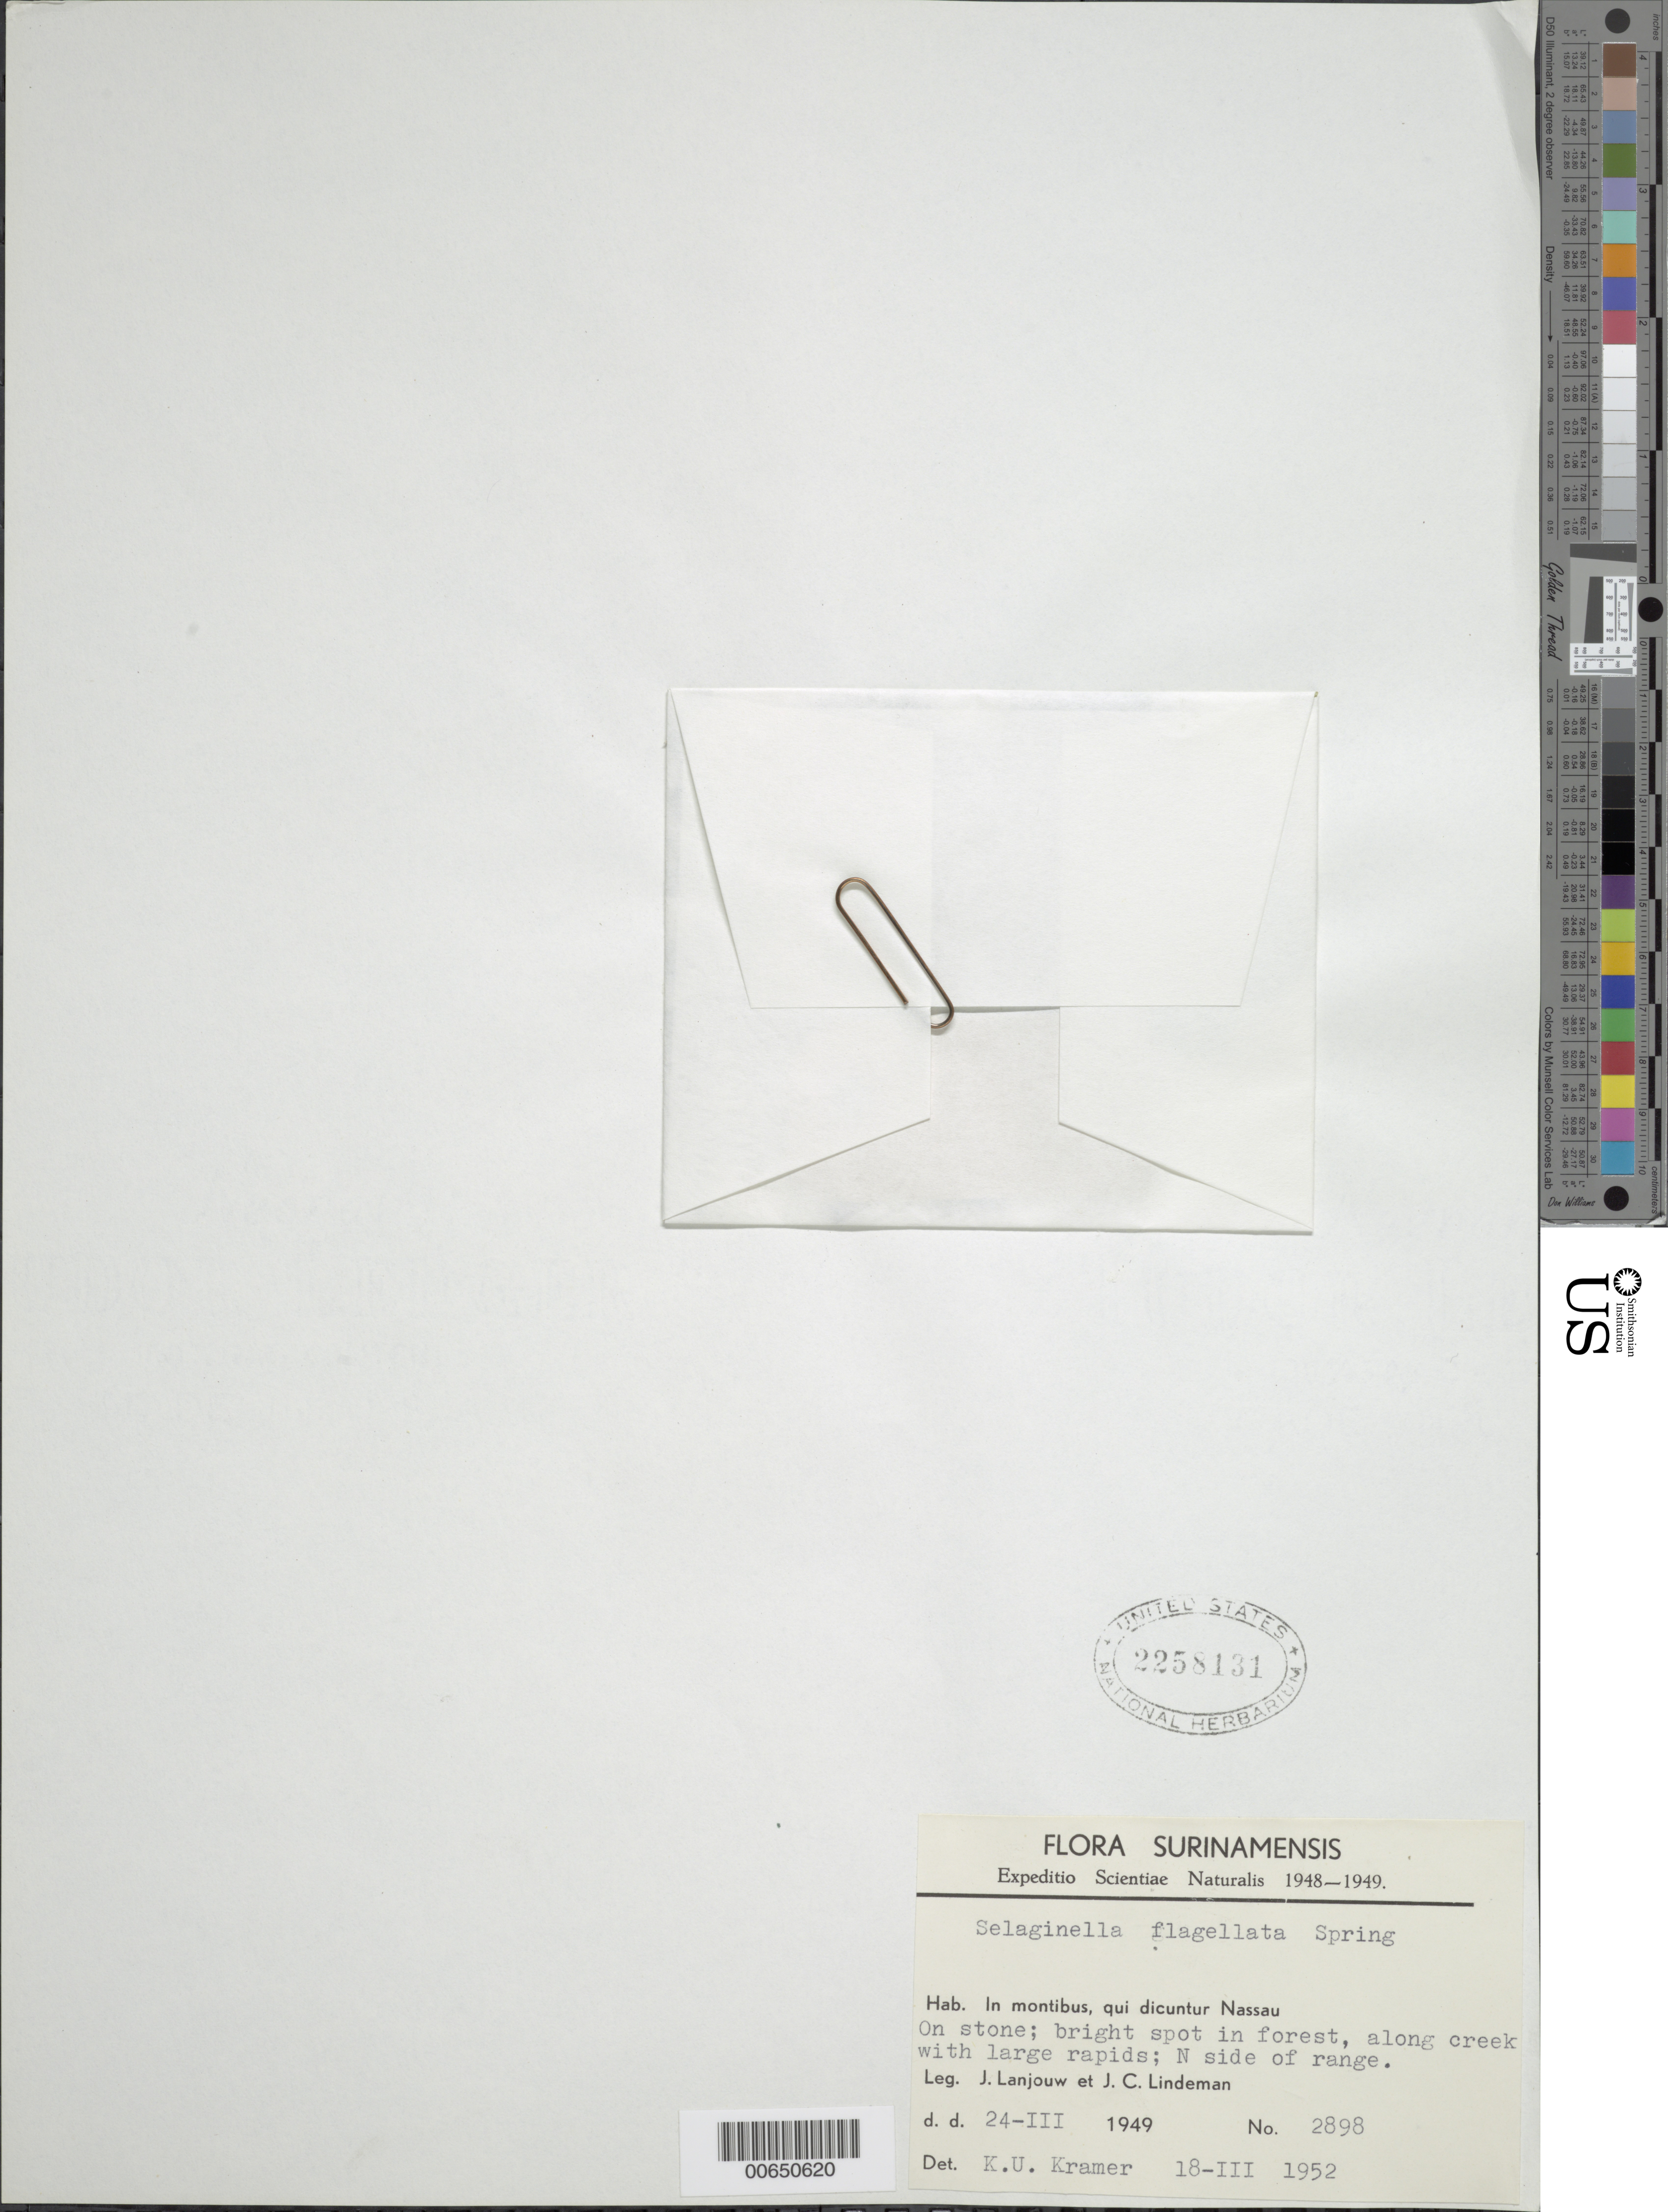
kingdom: Plantae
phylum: Tracheophyta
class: Lycopodiopsida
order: Selaginellales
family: Selaginellaceae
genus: Selaginella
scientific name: Selaginella flagellata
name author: Spring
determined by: Kramer, K. U.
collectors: J. Lanjouw & J. C. Lindeman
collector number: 2898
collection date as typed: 24-Mar-49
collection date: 1949-03-24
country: Suriname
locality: Nassau Mts.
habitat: On stone; bright spot in forest,along creek with large rapids; N side of range.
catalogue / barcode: US 2258131